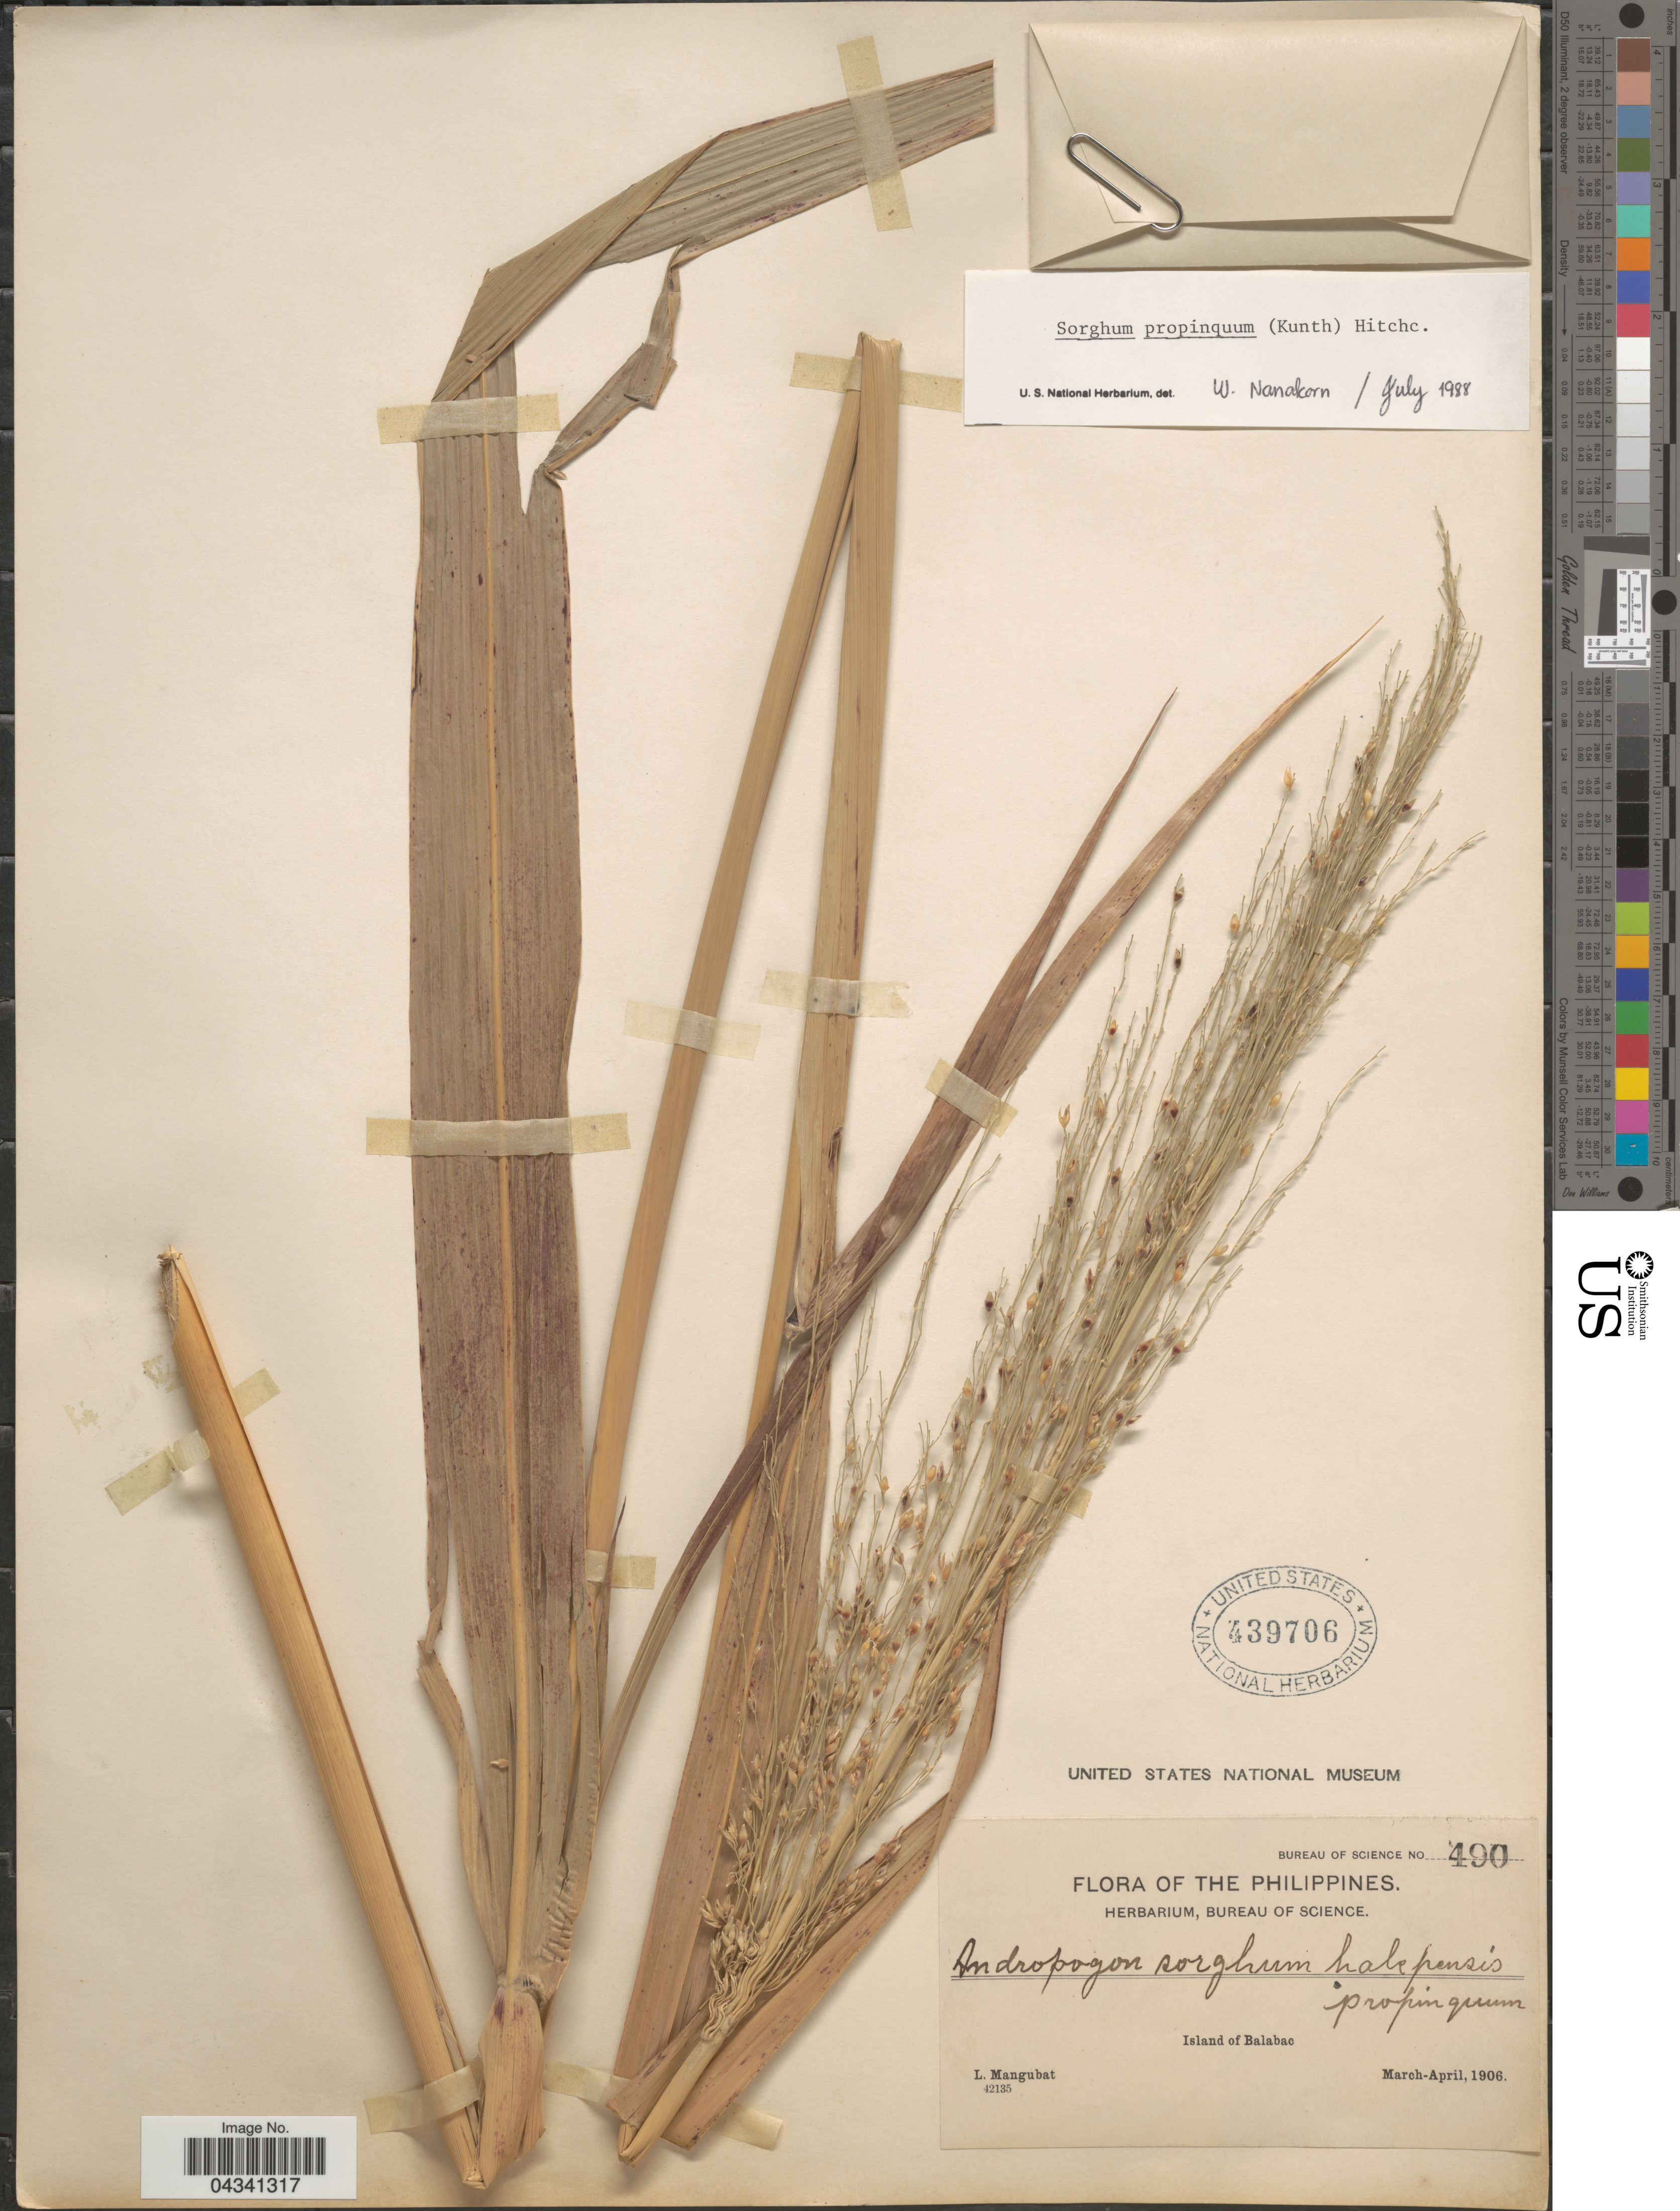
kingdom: Plantae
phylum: Tracheophyta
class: Liliopsida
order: Poales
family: Poaceae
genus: Sorghum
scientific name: Sorghum propinquum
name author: (Kunth) Hitchc.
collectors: L. Mangubat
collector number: Bureau of Science 490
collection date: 1906-03/1906-04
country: Philippines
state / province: Mimaropa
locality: Island of Balabac.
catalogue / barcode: US 439706